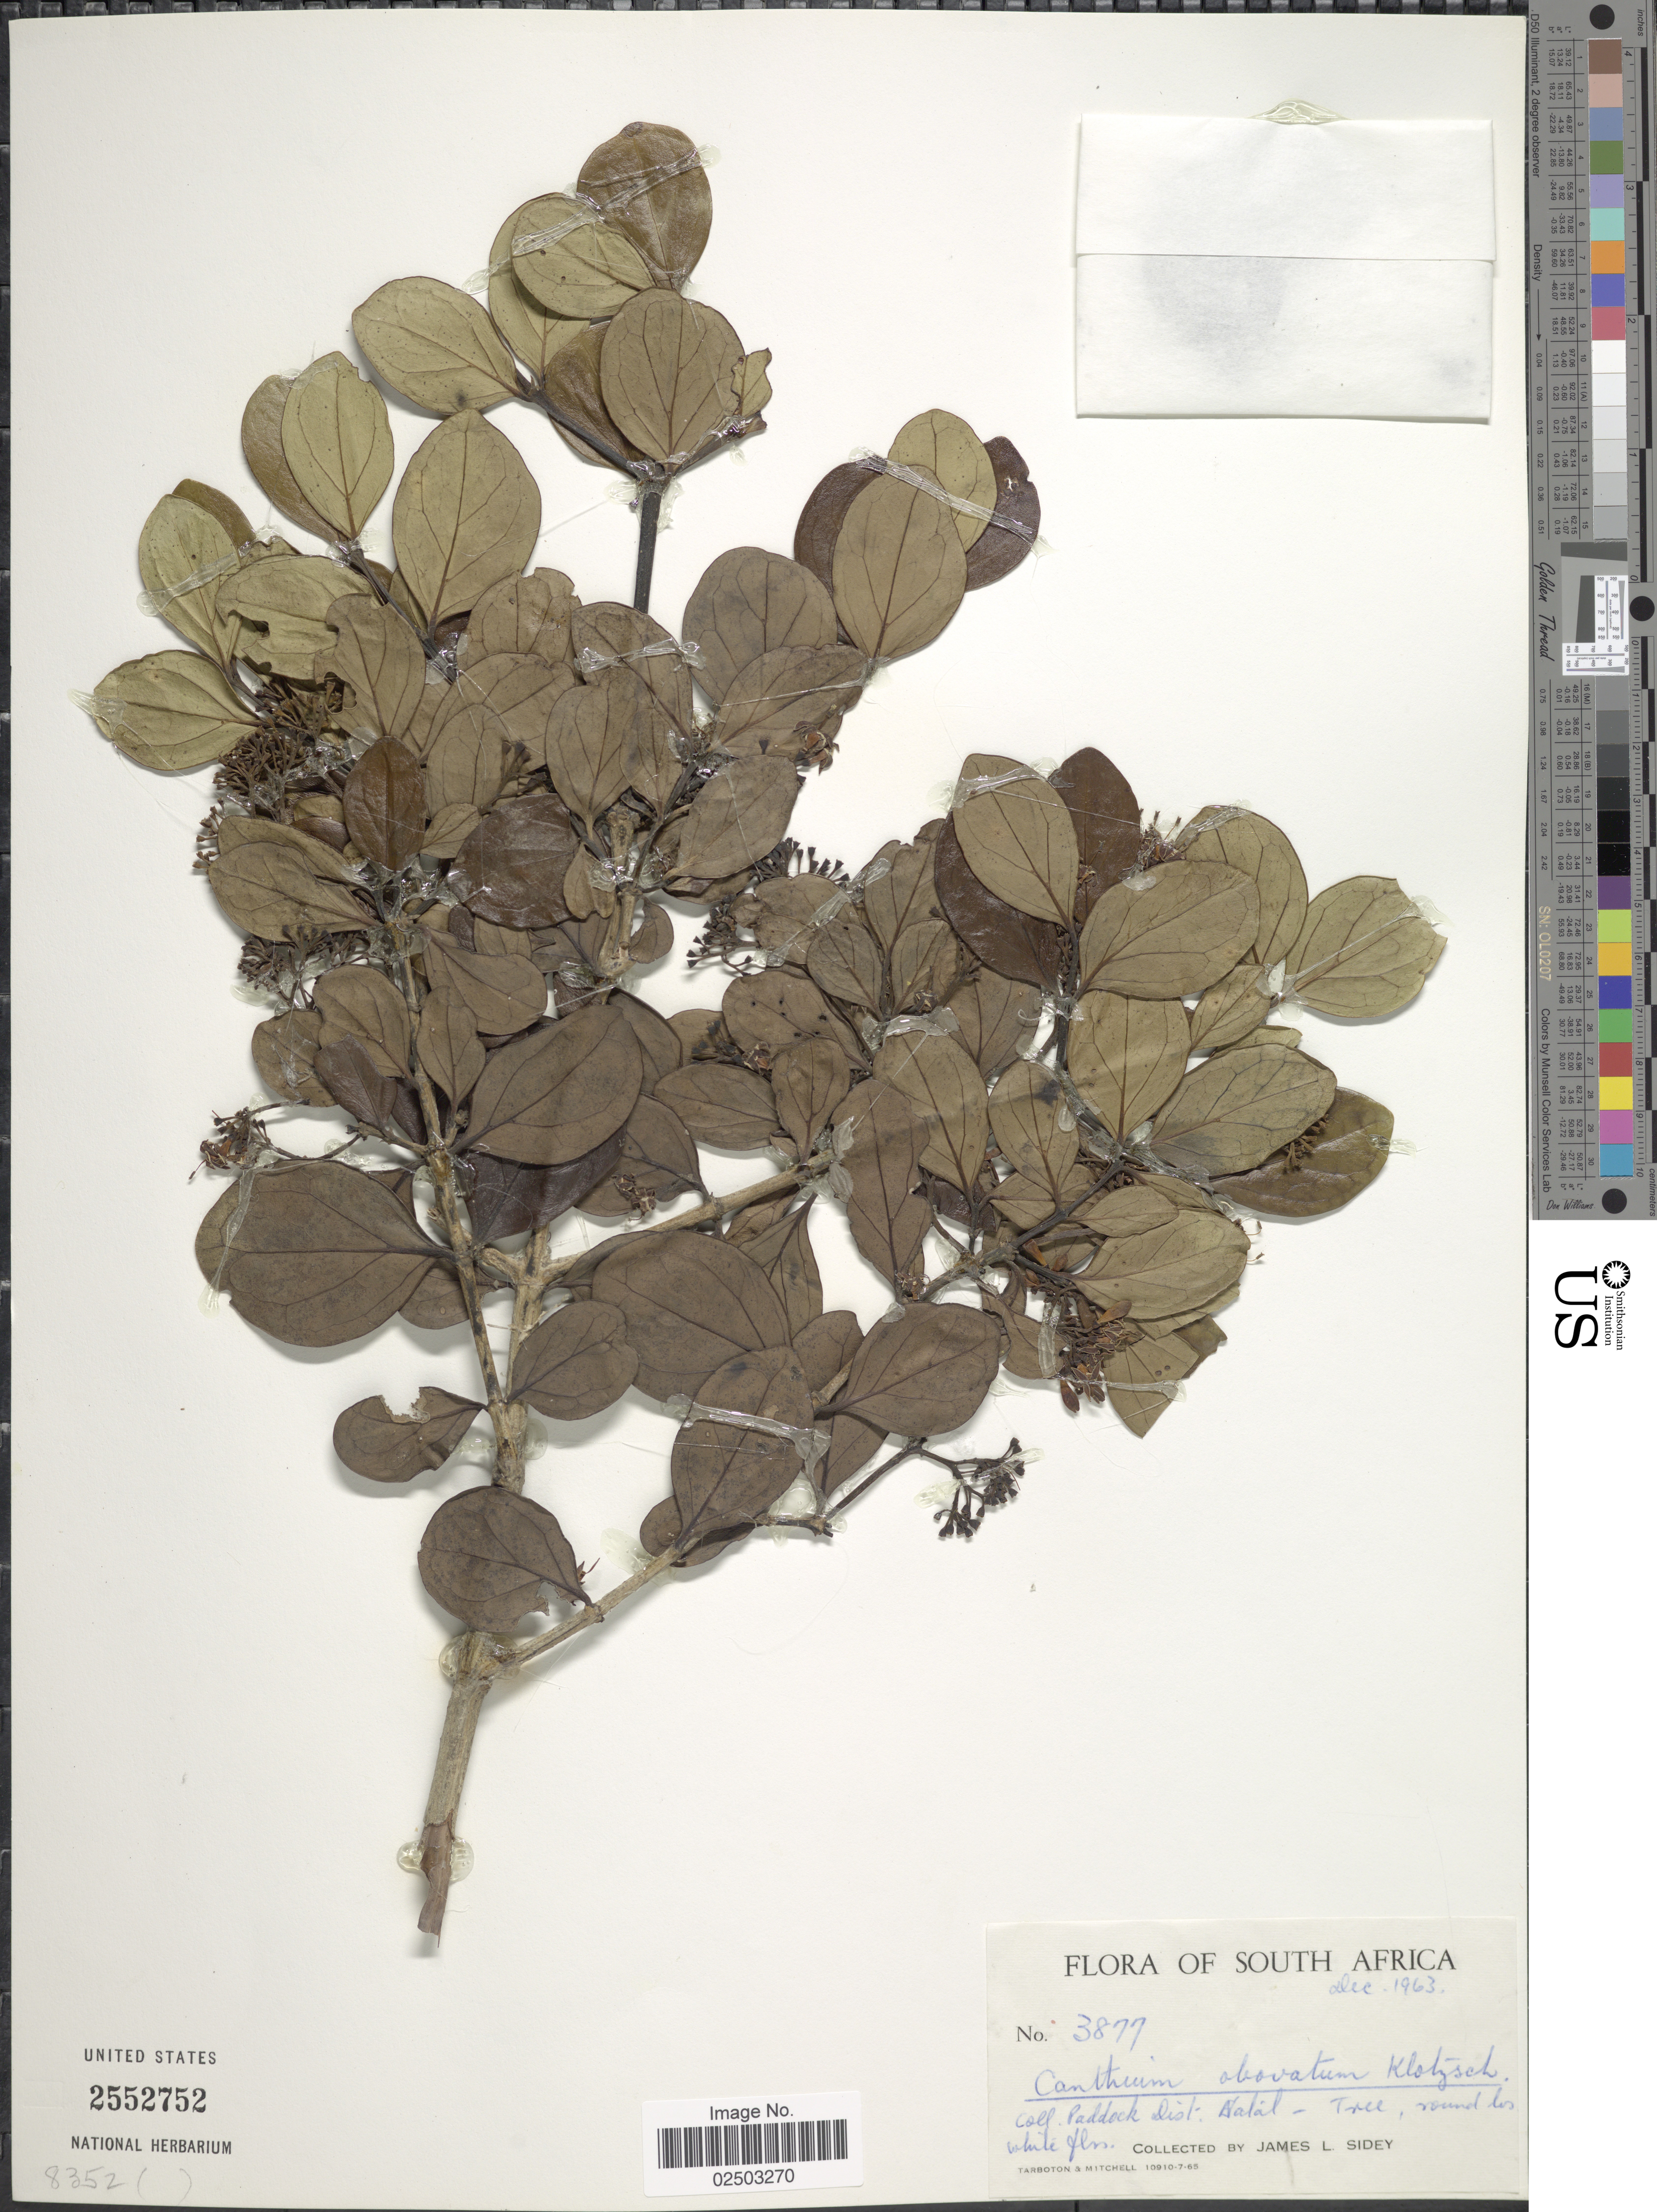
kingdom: Plantae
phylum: Tracheophyta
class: Magnoliopsida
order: Gentianales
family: Rubiaceae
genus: Canthium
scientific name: Canthium obovatum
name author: Klotzsch ex Eckl. & Zeyh.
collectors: J. L. Sidey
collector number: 3877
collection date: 1963-12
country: South Africa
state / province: KwaZulu-Natal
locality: Paddock Dist. Natal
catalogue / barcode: US 2552752